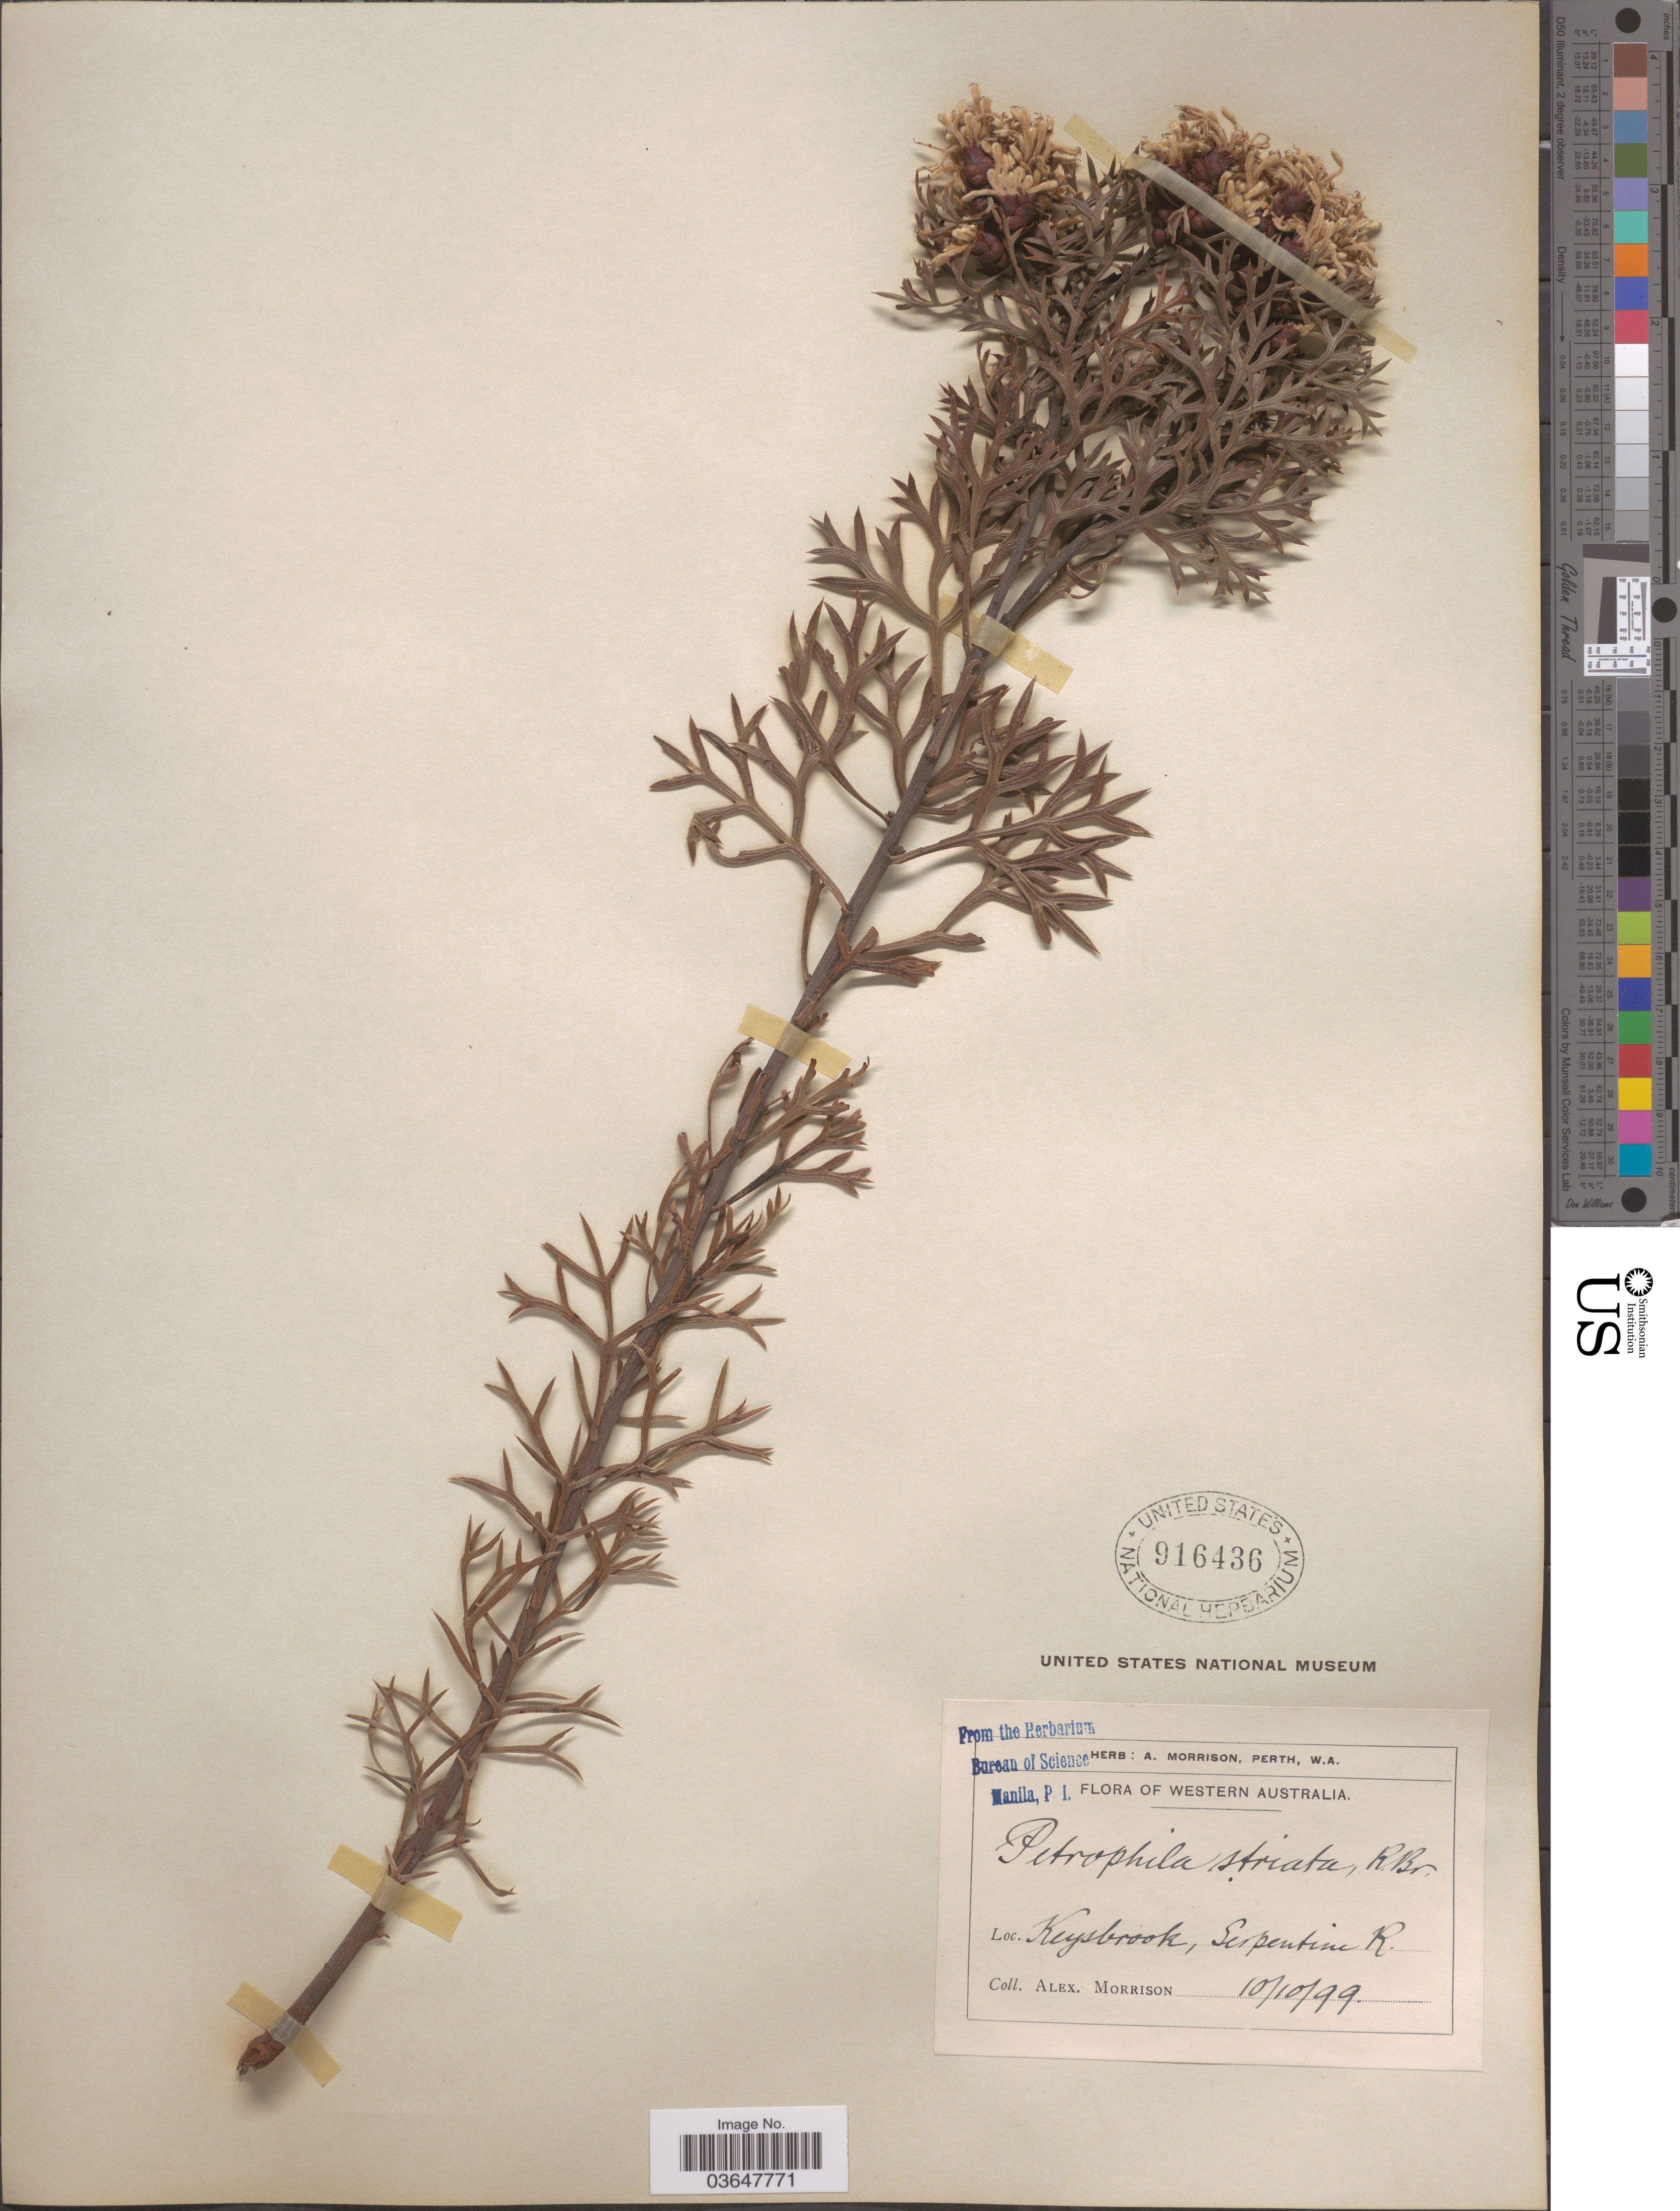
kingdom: Plantae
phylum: Tracheophyta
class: Magnoliopsida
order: Proteales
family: Proteaceae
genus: Petrophile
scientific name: Petrophile striata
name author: R. Br.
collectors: A. Morrison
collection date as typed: Transcribed d/m/y: 10/10/99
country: Australia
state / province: Western Australia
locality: Keysbrook, Serpentine R.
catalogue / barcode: US 916436